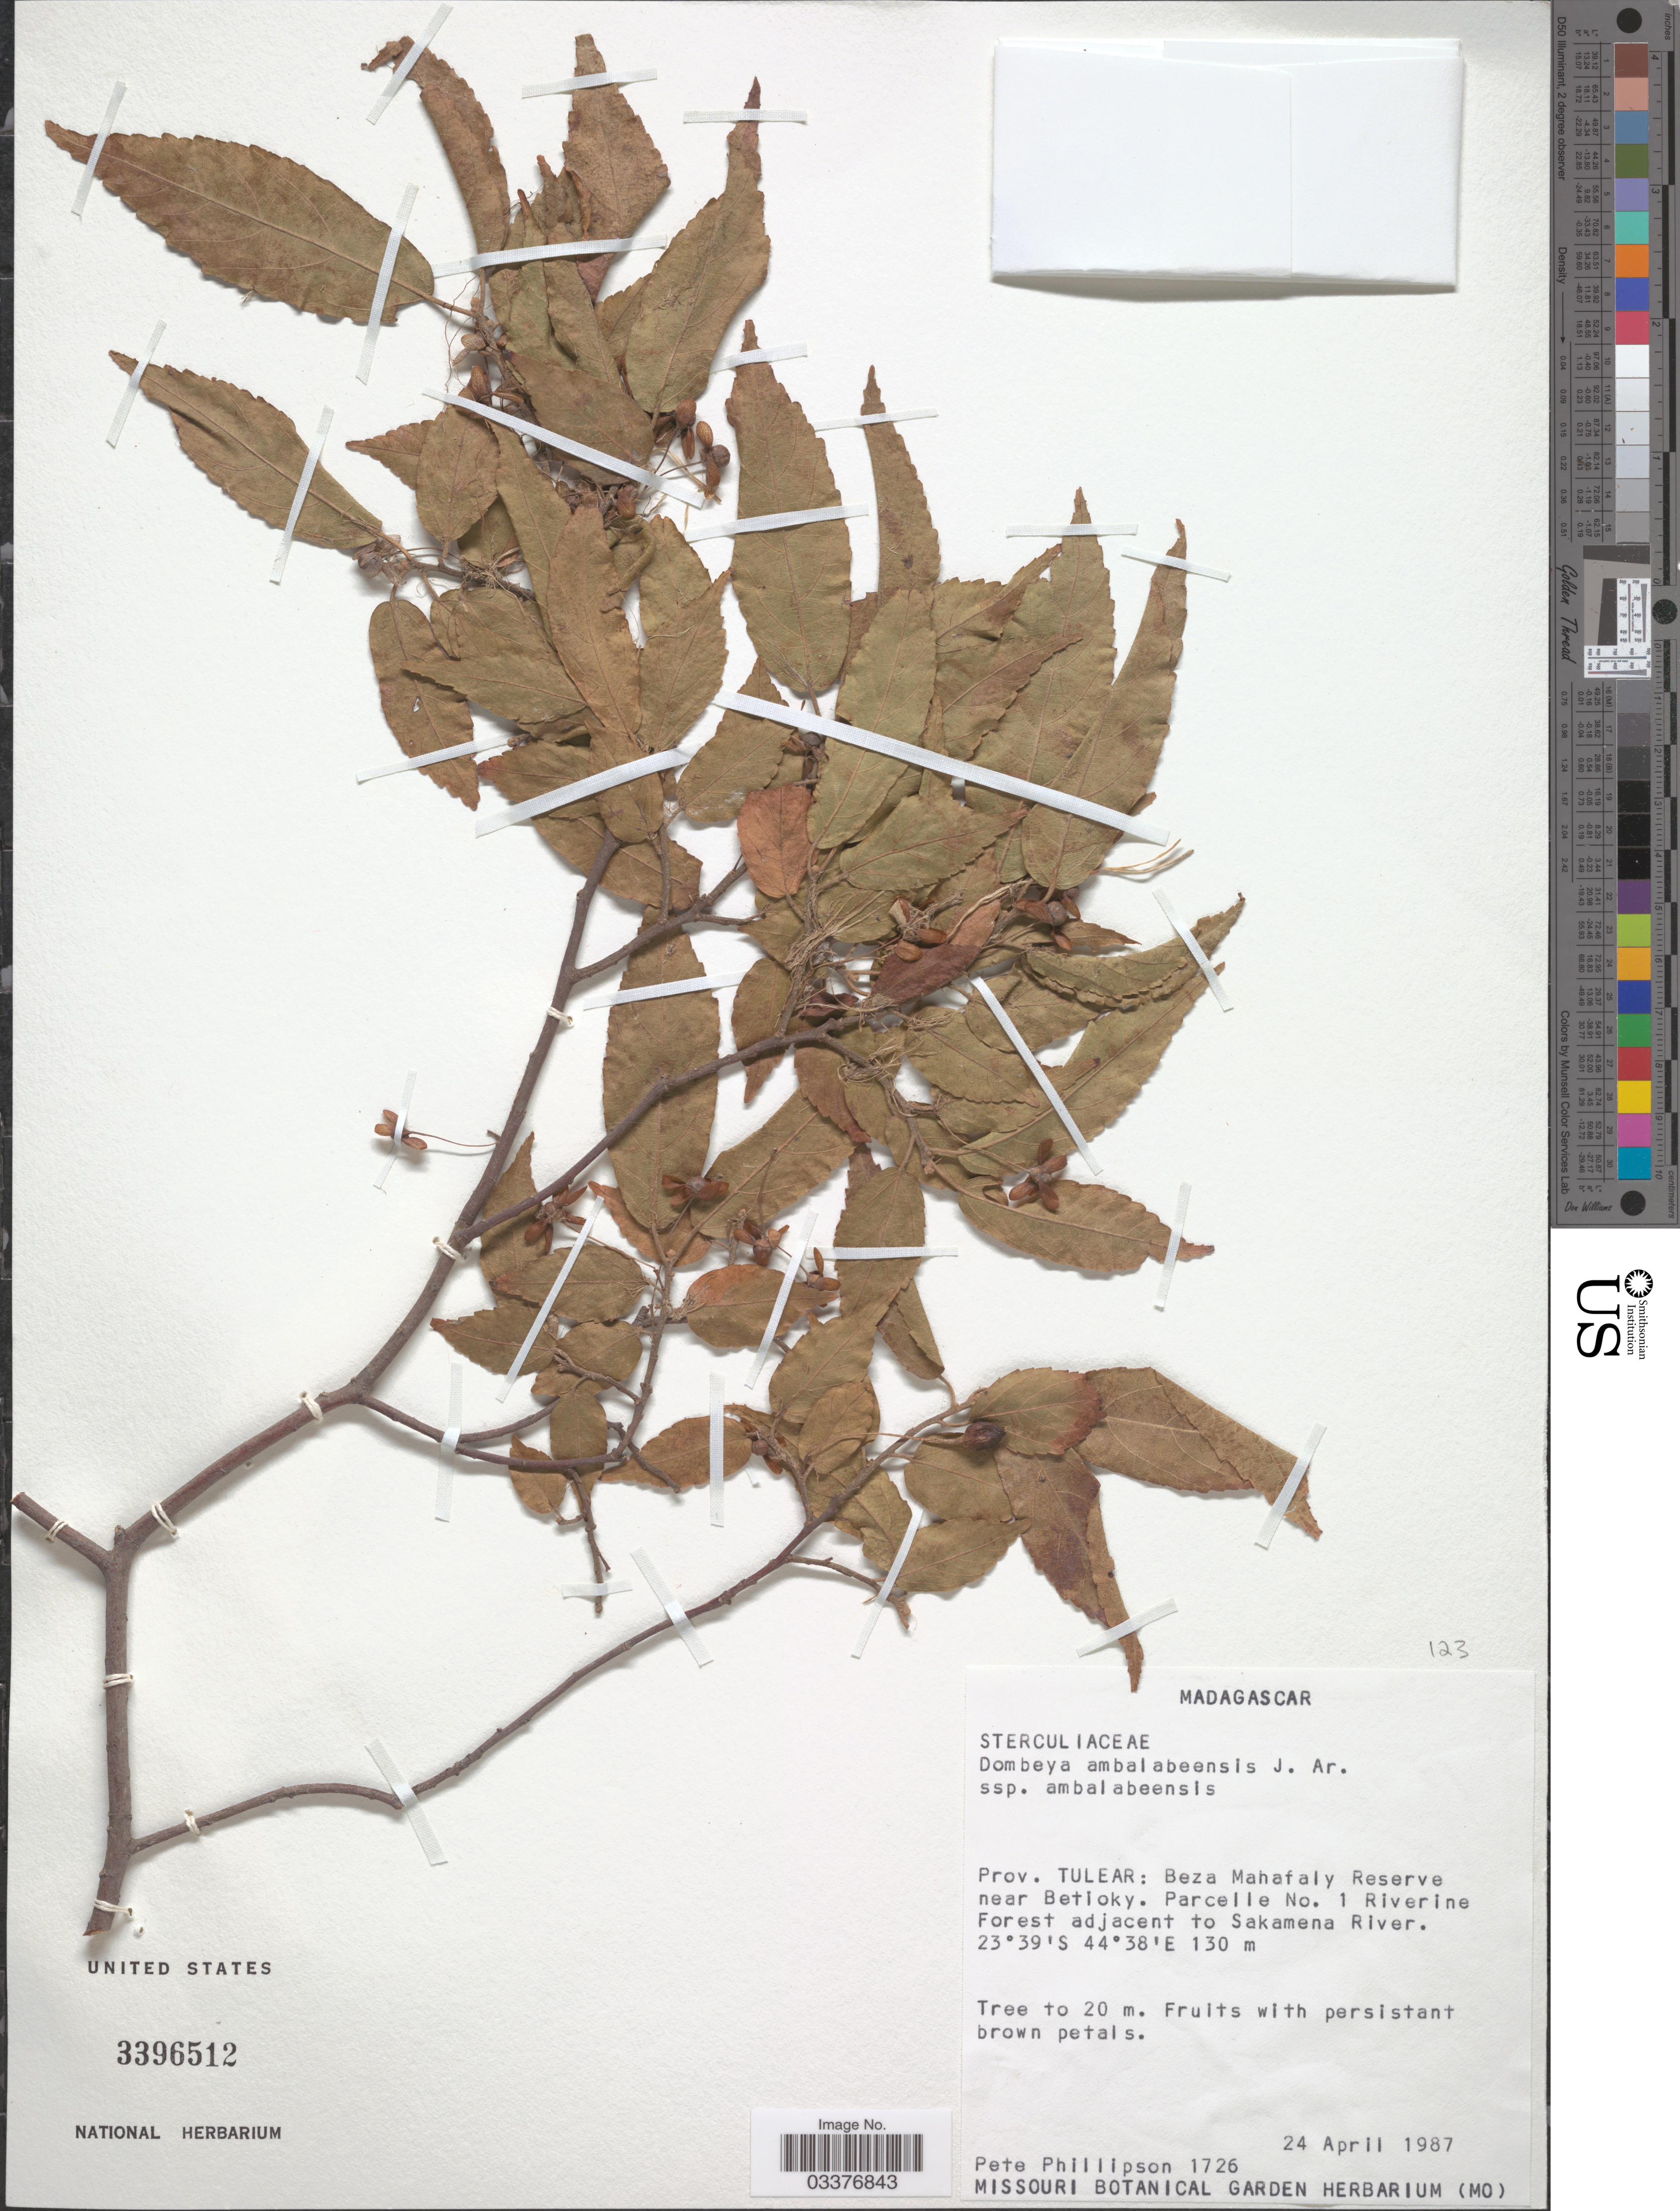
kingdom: Plantae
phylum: Tracheophyta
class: Magnoliopsida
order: Malvales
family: Malvaceae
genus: Dombeya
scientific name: Dombeya ambalabeensis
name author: Arènes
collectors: P. B. Phillipson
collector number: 1726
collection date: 1987-04-24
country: Madagascar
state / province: Atsimo-Andrefana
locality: Prov. Tulear: Beza Mahafaly Reserve near Betioky. Parcelle No.1 Riverine Forest adjacent to Sakamena River.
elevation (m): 130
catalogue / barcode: US 3396512